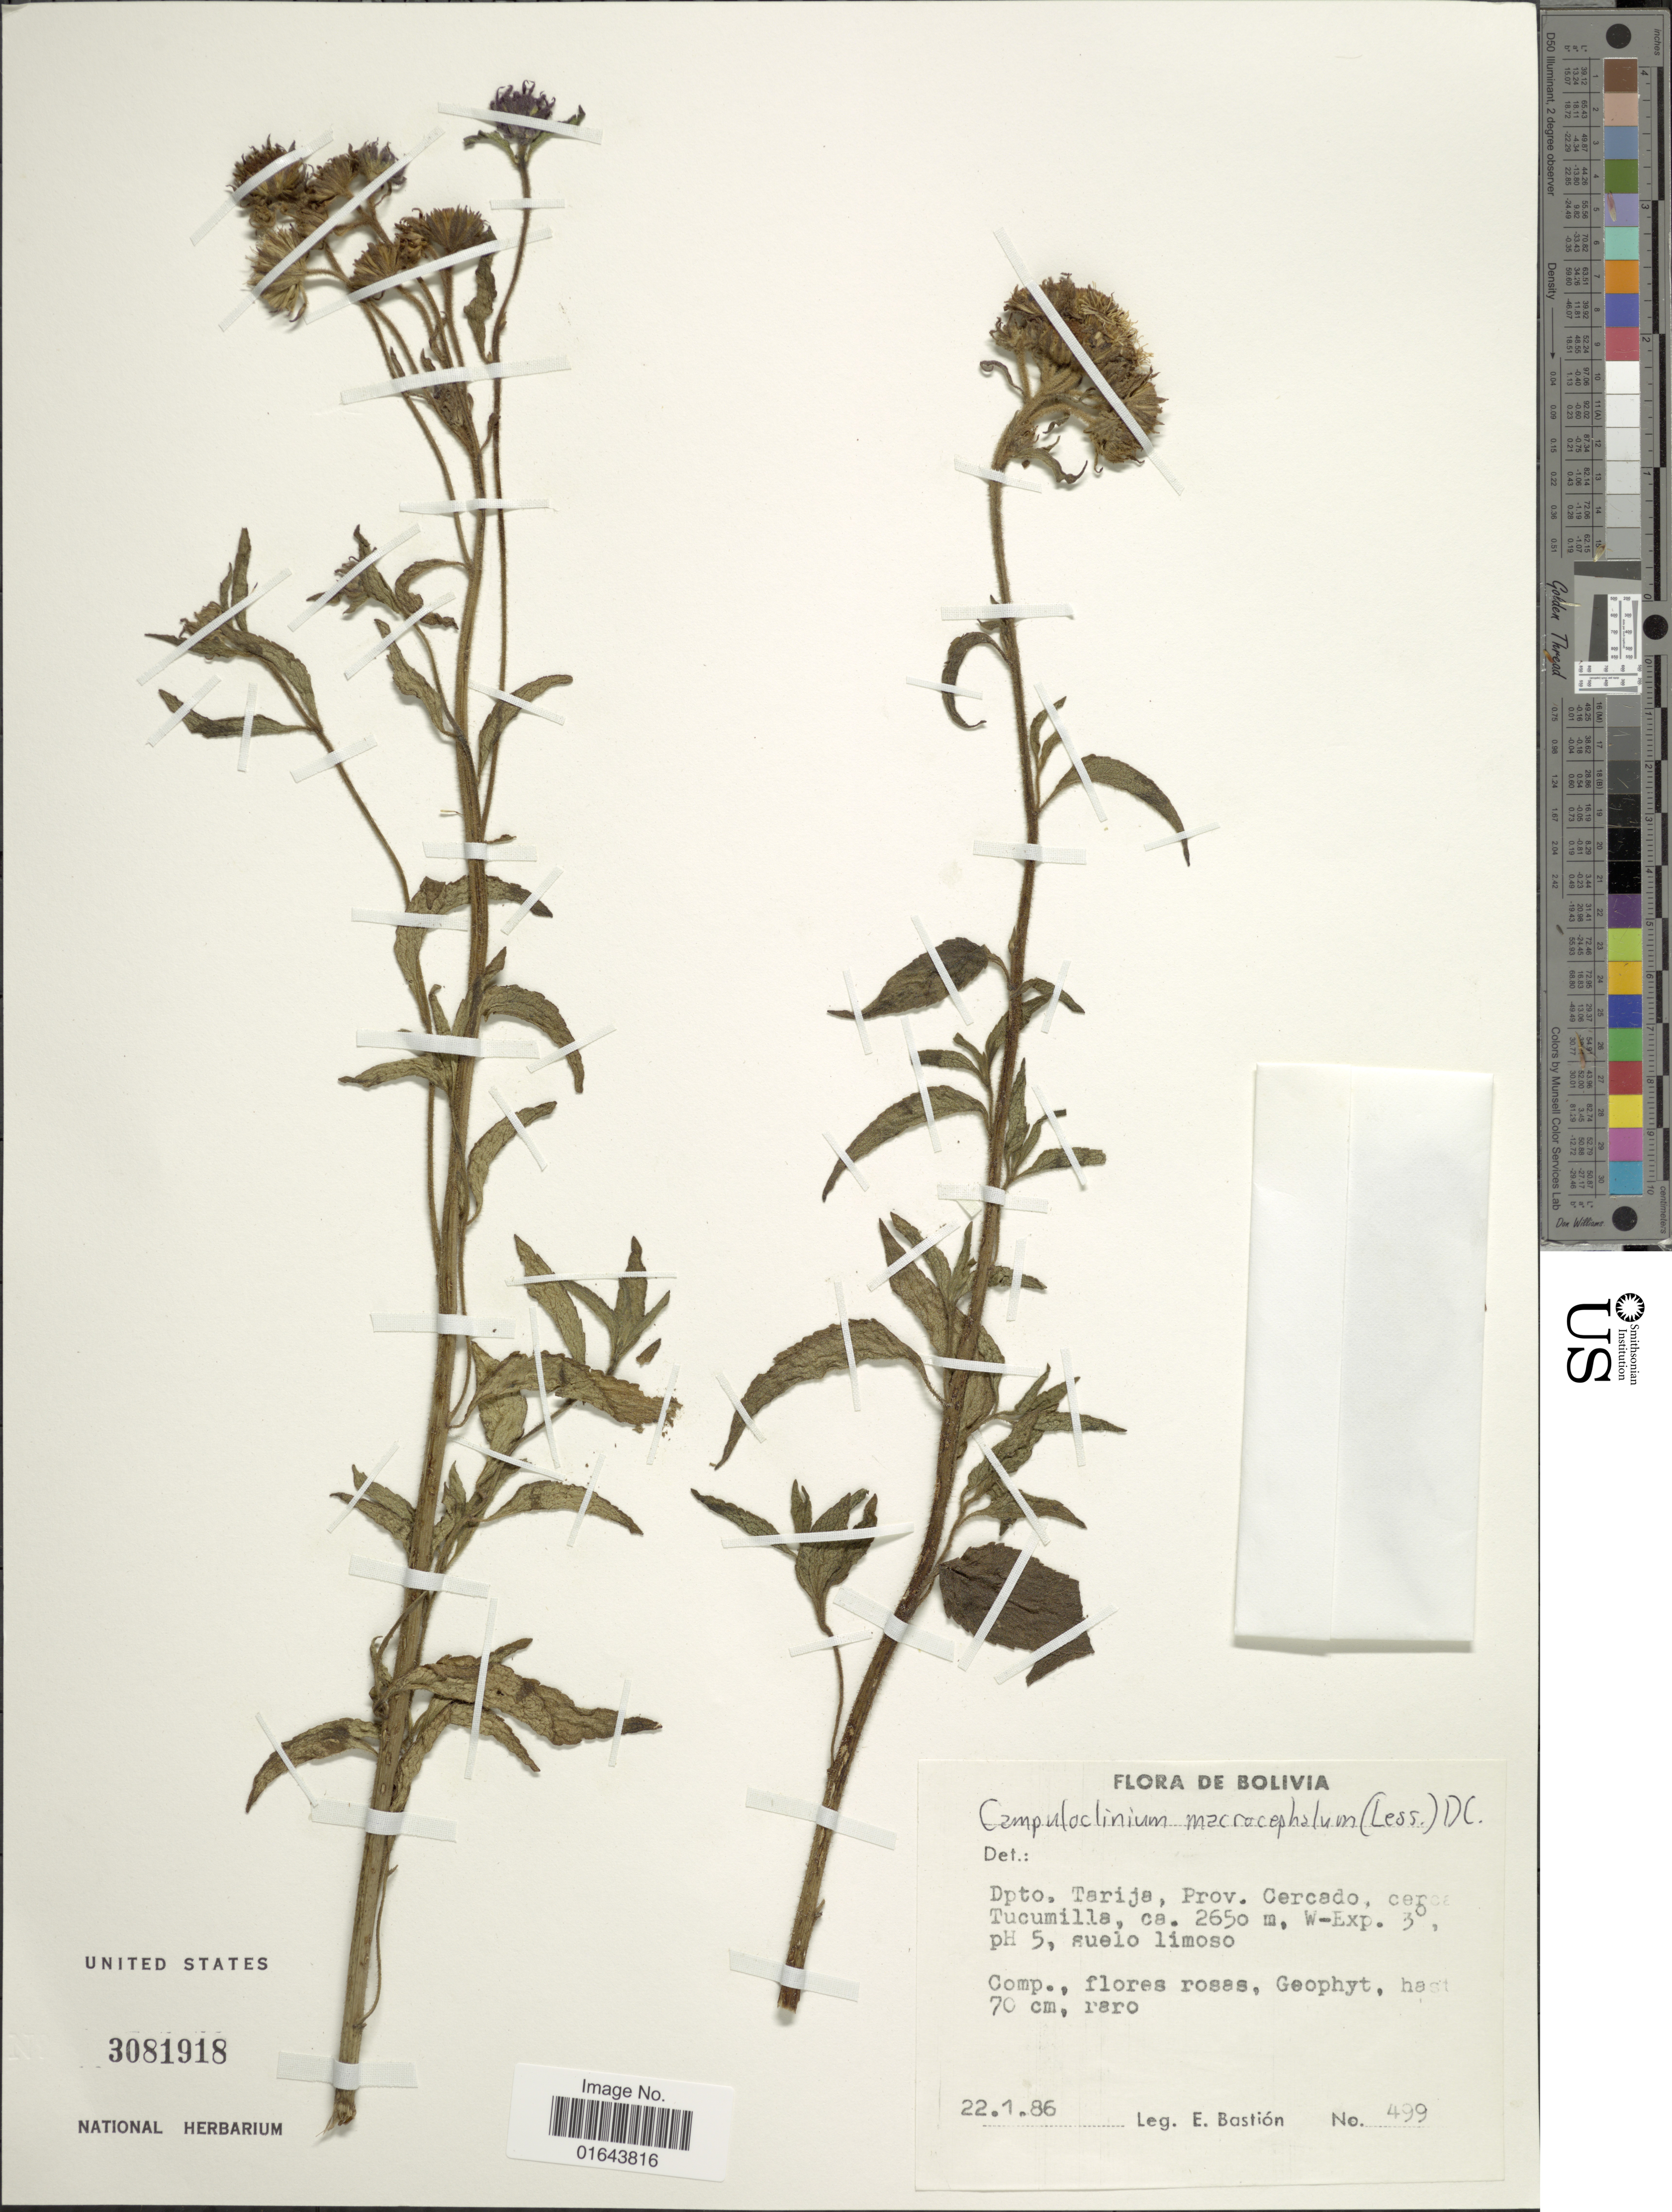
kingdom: Plantae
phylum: Tracheophyta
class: Magnoliopsida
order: Asterales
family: Asteraceae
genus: Campuloclinium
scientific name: Campuloclinium macrocephalum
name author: (Less.) DC.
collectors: E. Bastian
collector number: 499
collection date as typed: Transcribed d/m/y: 22/1/86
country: Bolivia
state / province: Tarija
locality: Dpto. Tarija, Prov. Cercado, cerca Tucumilla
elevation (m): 2650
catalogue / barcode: US 3081918